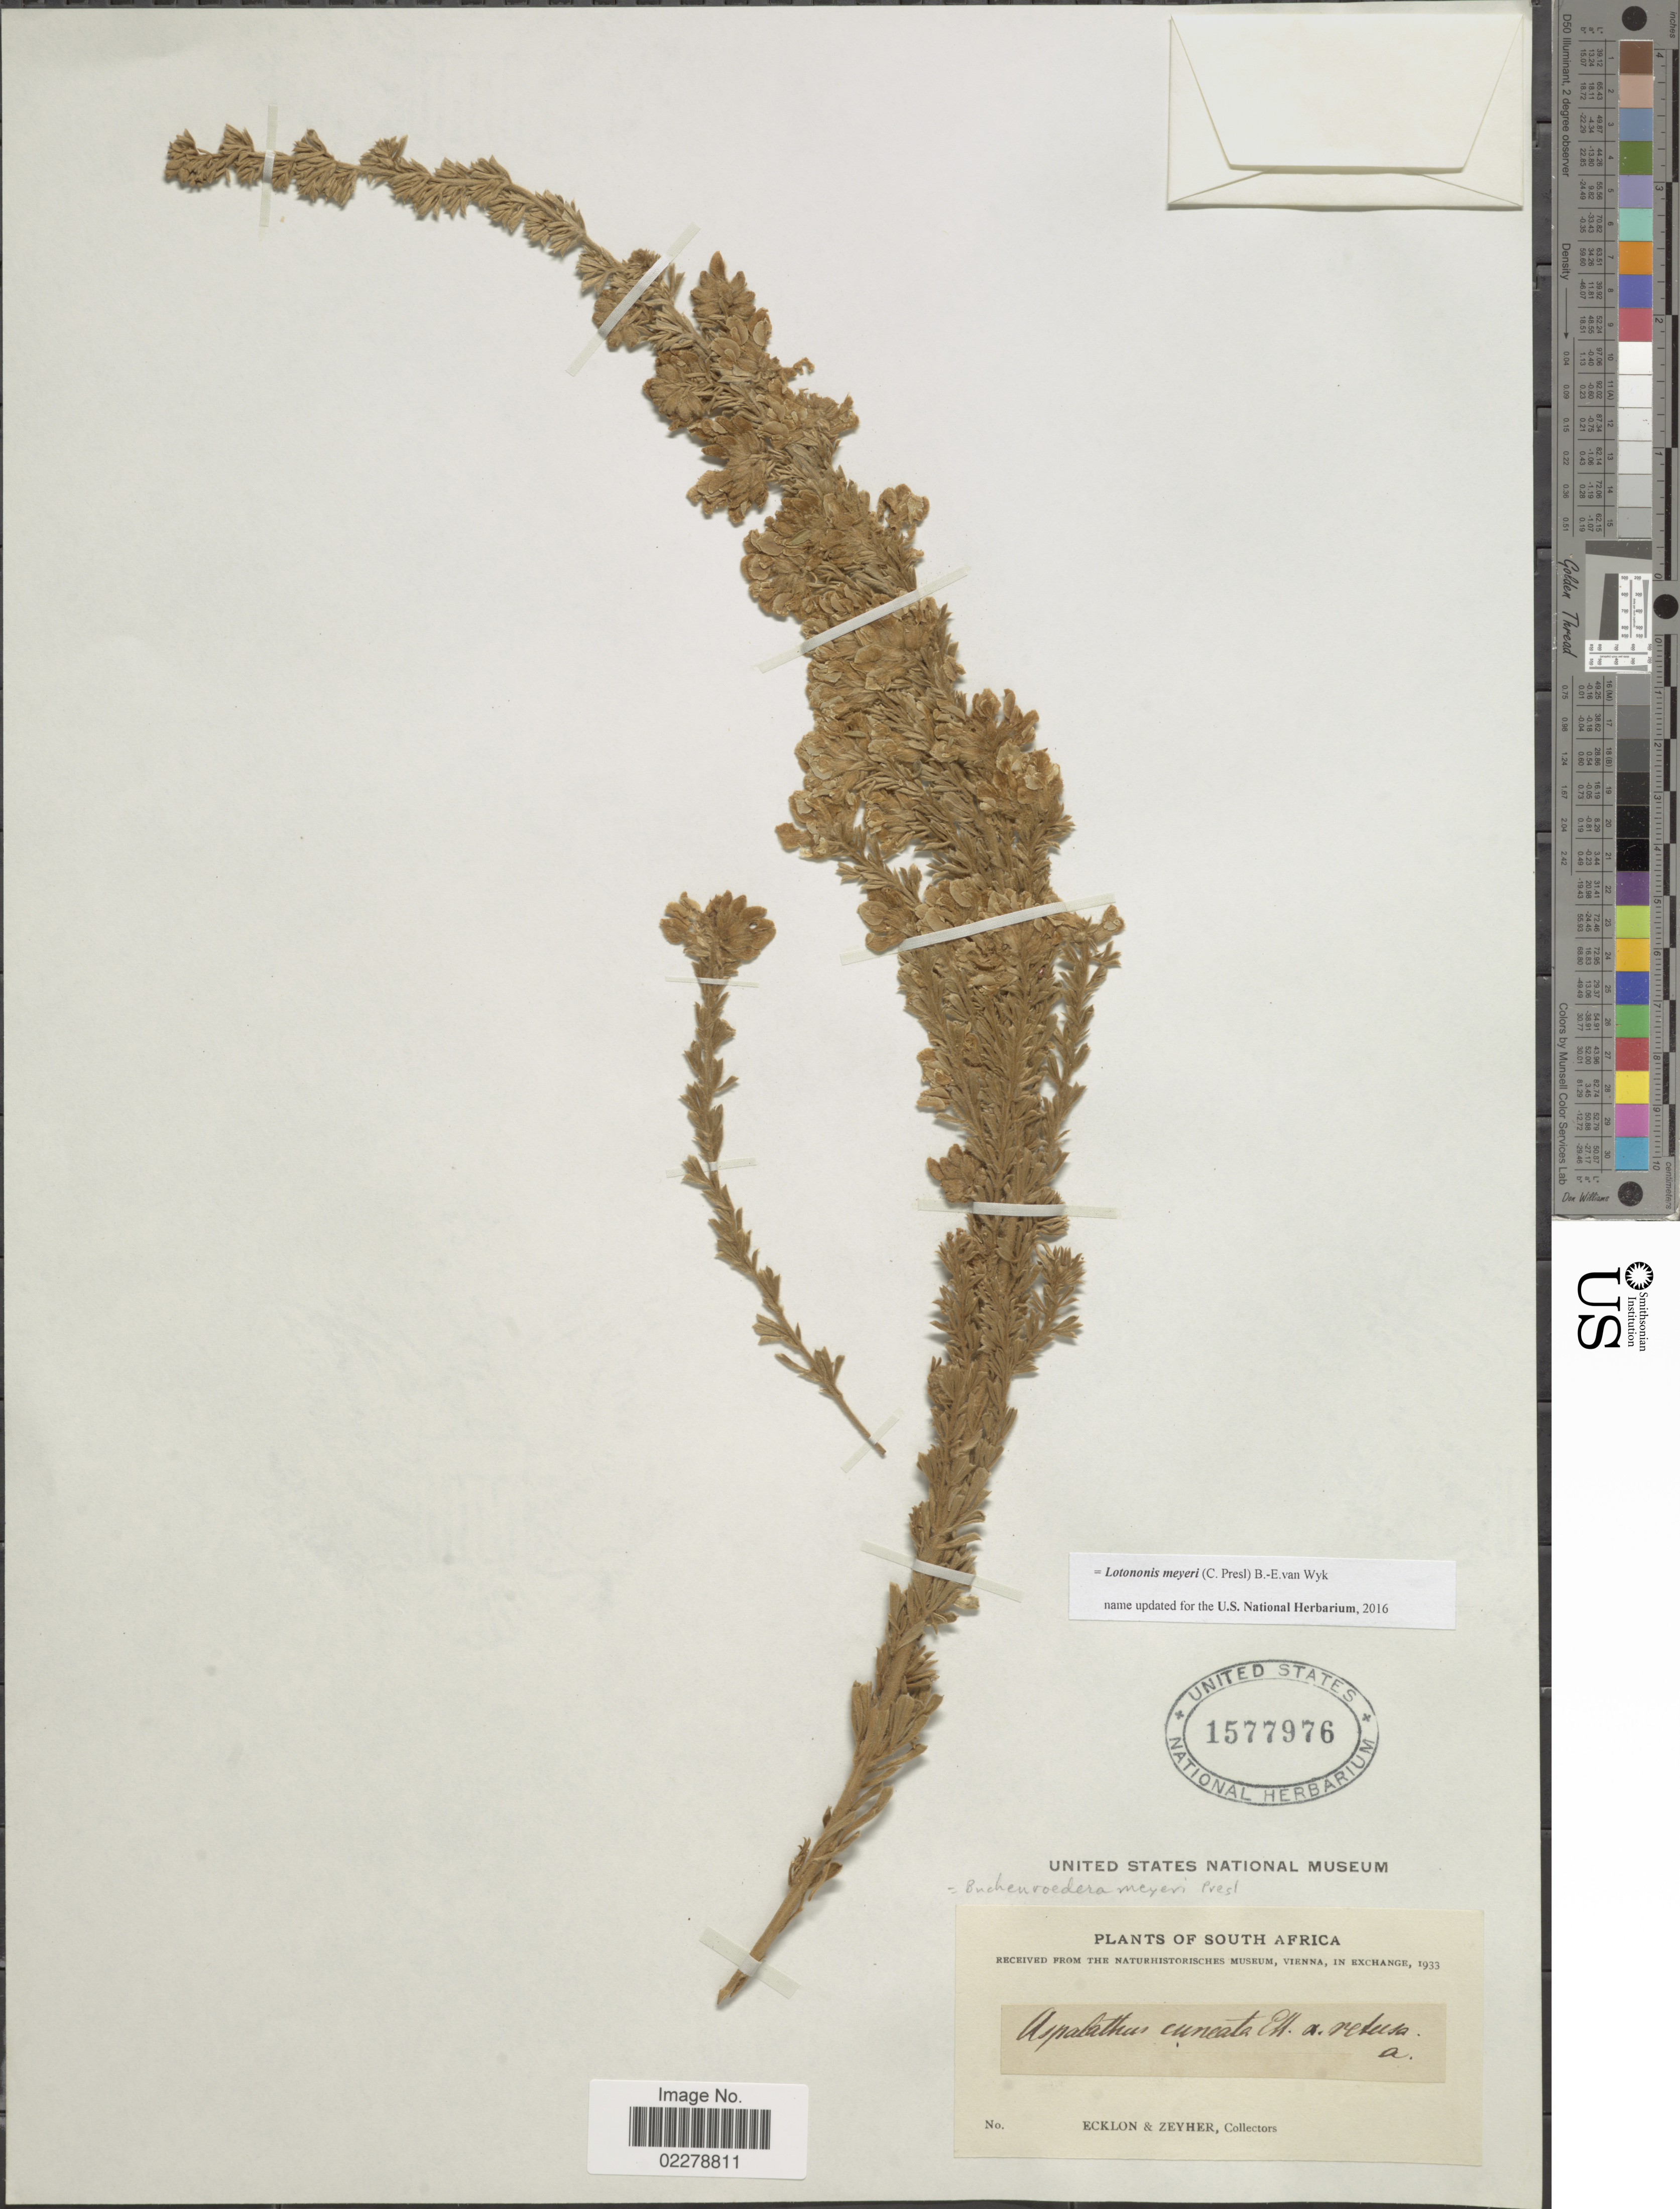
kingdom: Plantae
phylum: Tracheophyta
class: Magnoliopsida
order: Fabales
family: Fabaceae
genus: Lotononis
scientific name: Lotononis meyeri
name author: (C. Presl) B.-E. van Wyk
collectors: -. Ecklon & -. Zeyher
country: South Africa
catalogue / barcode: US 1577976